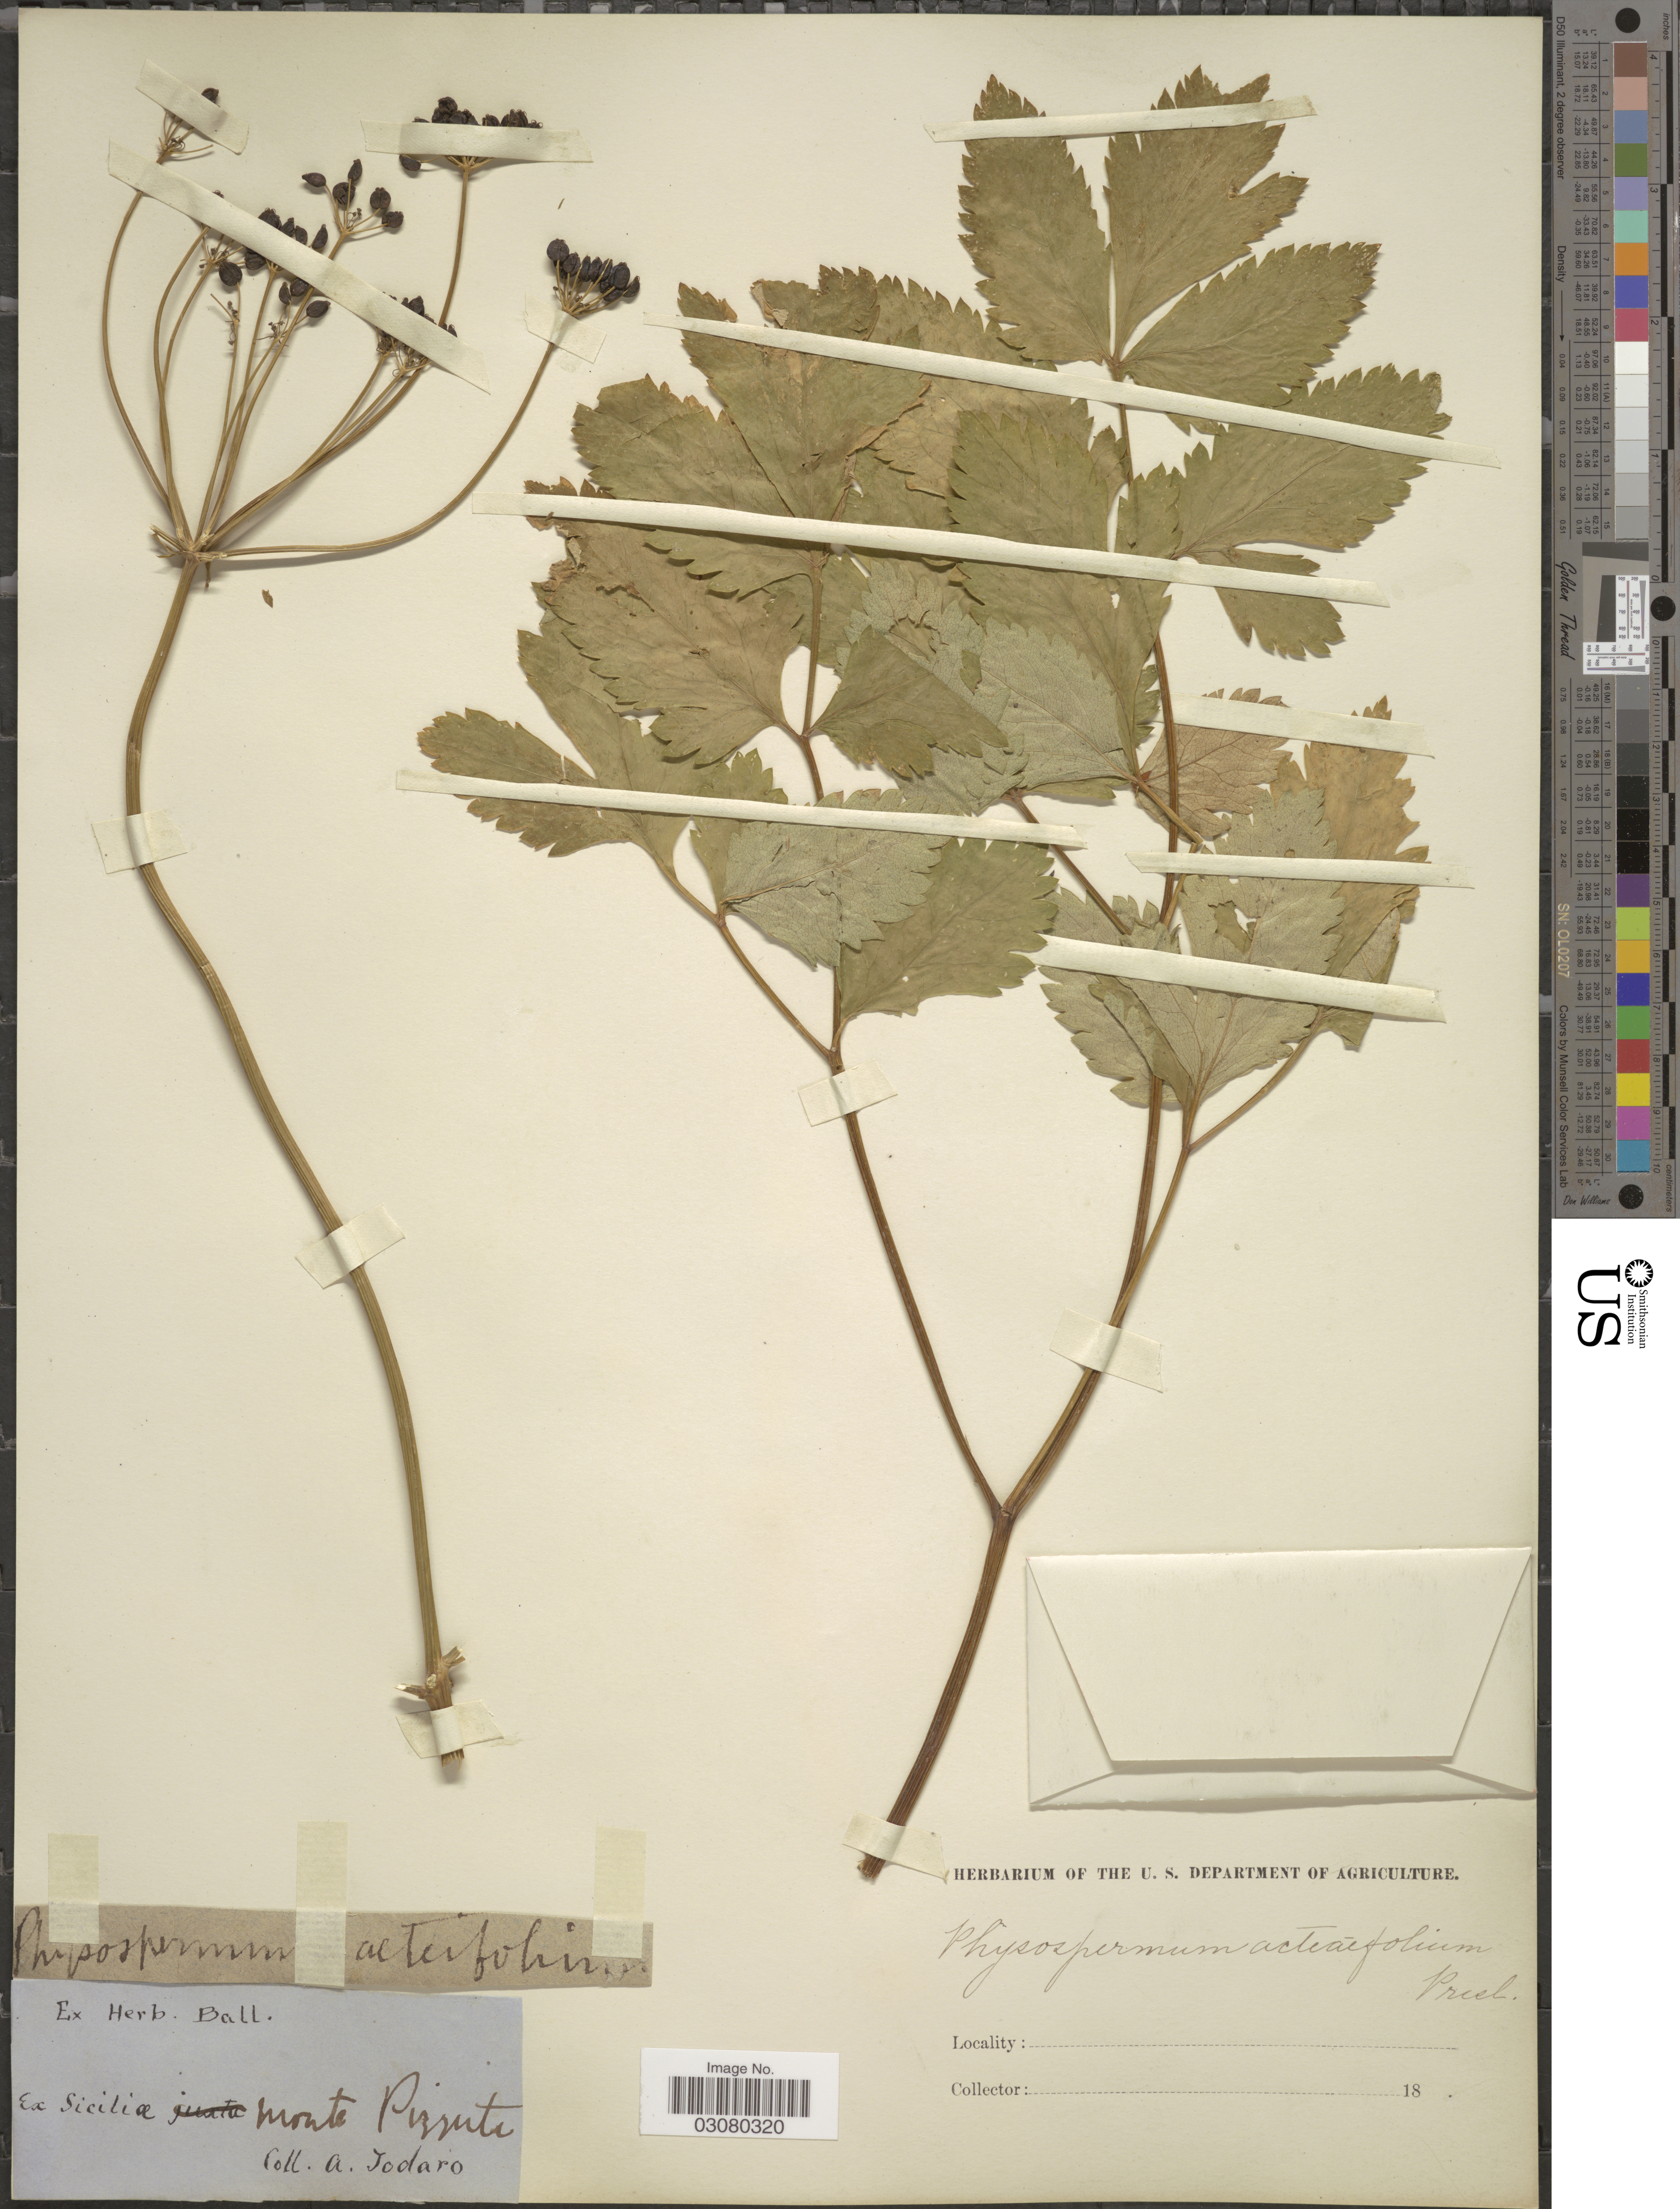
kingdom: Plantae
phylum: Tracheophyta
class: Magnoliopsida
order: Apiales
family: Apiaceae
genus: Physospermum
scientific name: Physospermum acteifolium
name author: C. Presl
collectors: A. Todaro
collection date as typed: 18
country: Italy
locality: Siciliæ. Monte Pizzuto.